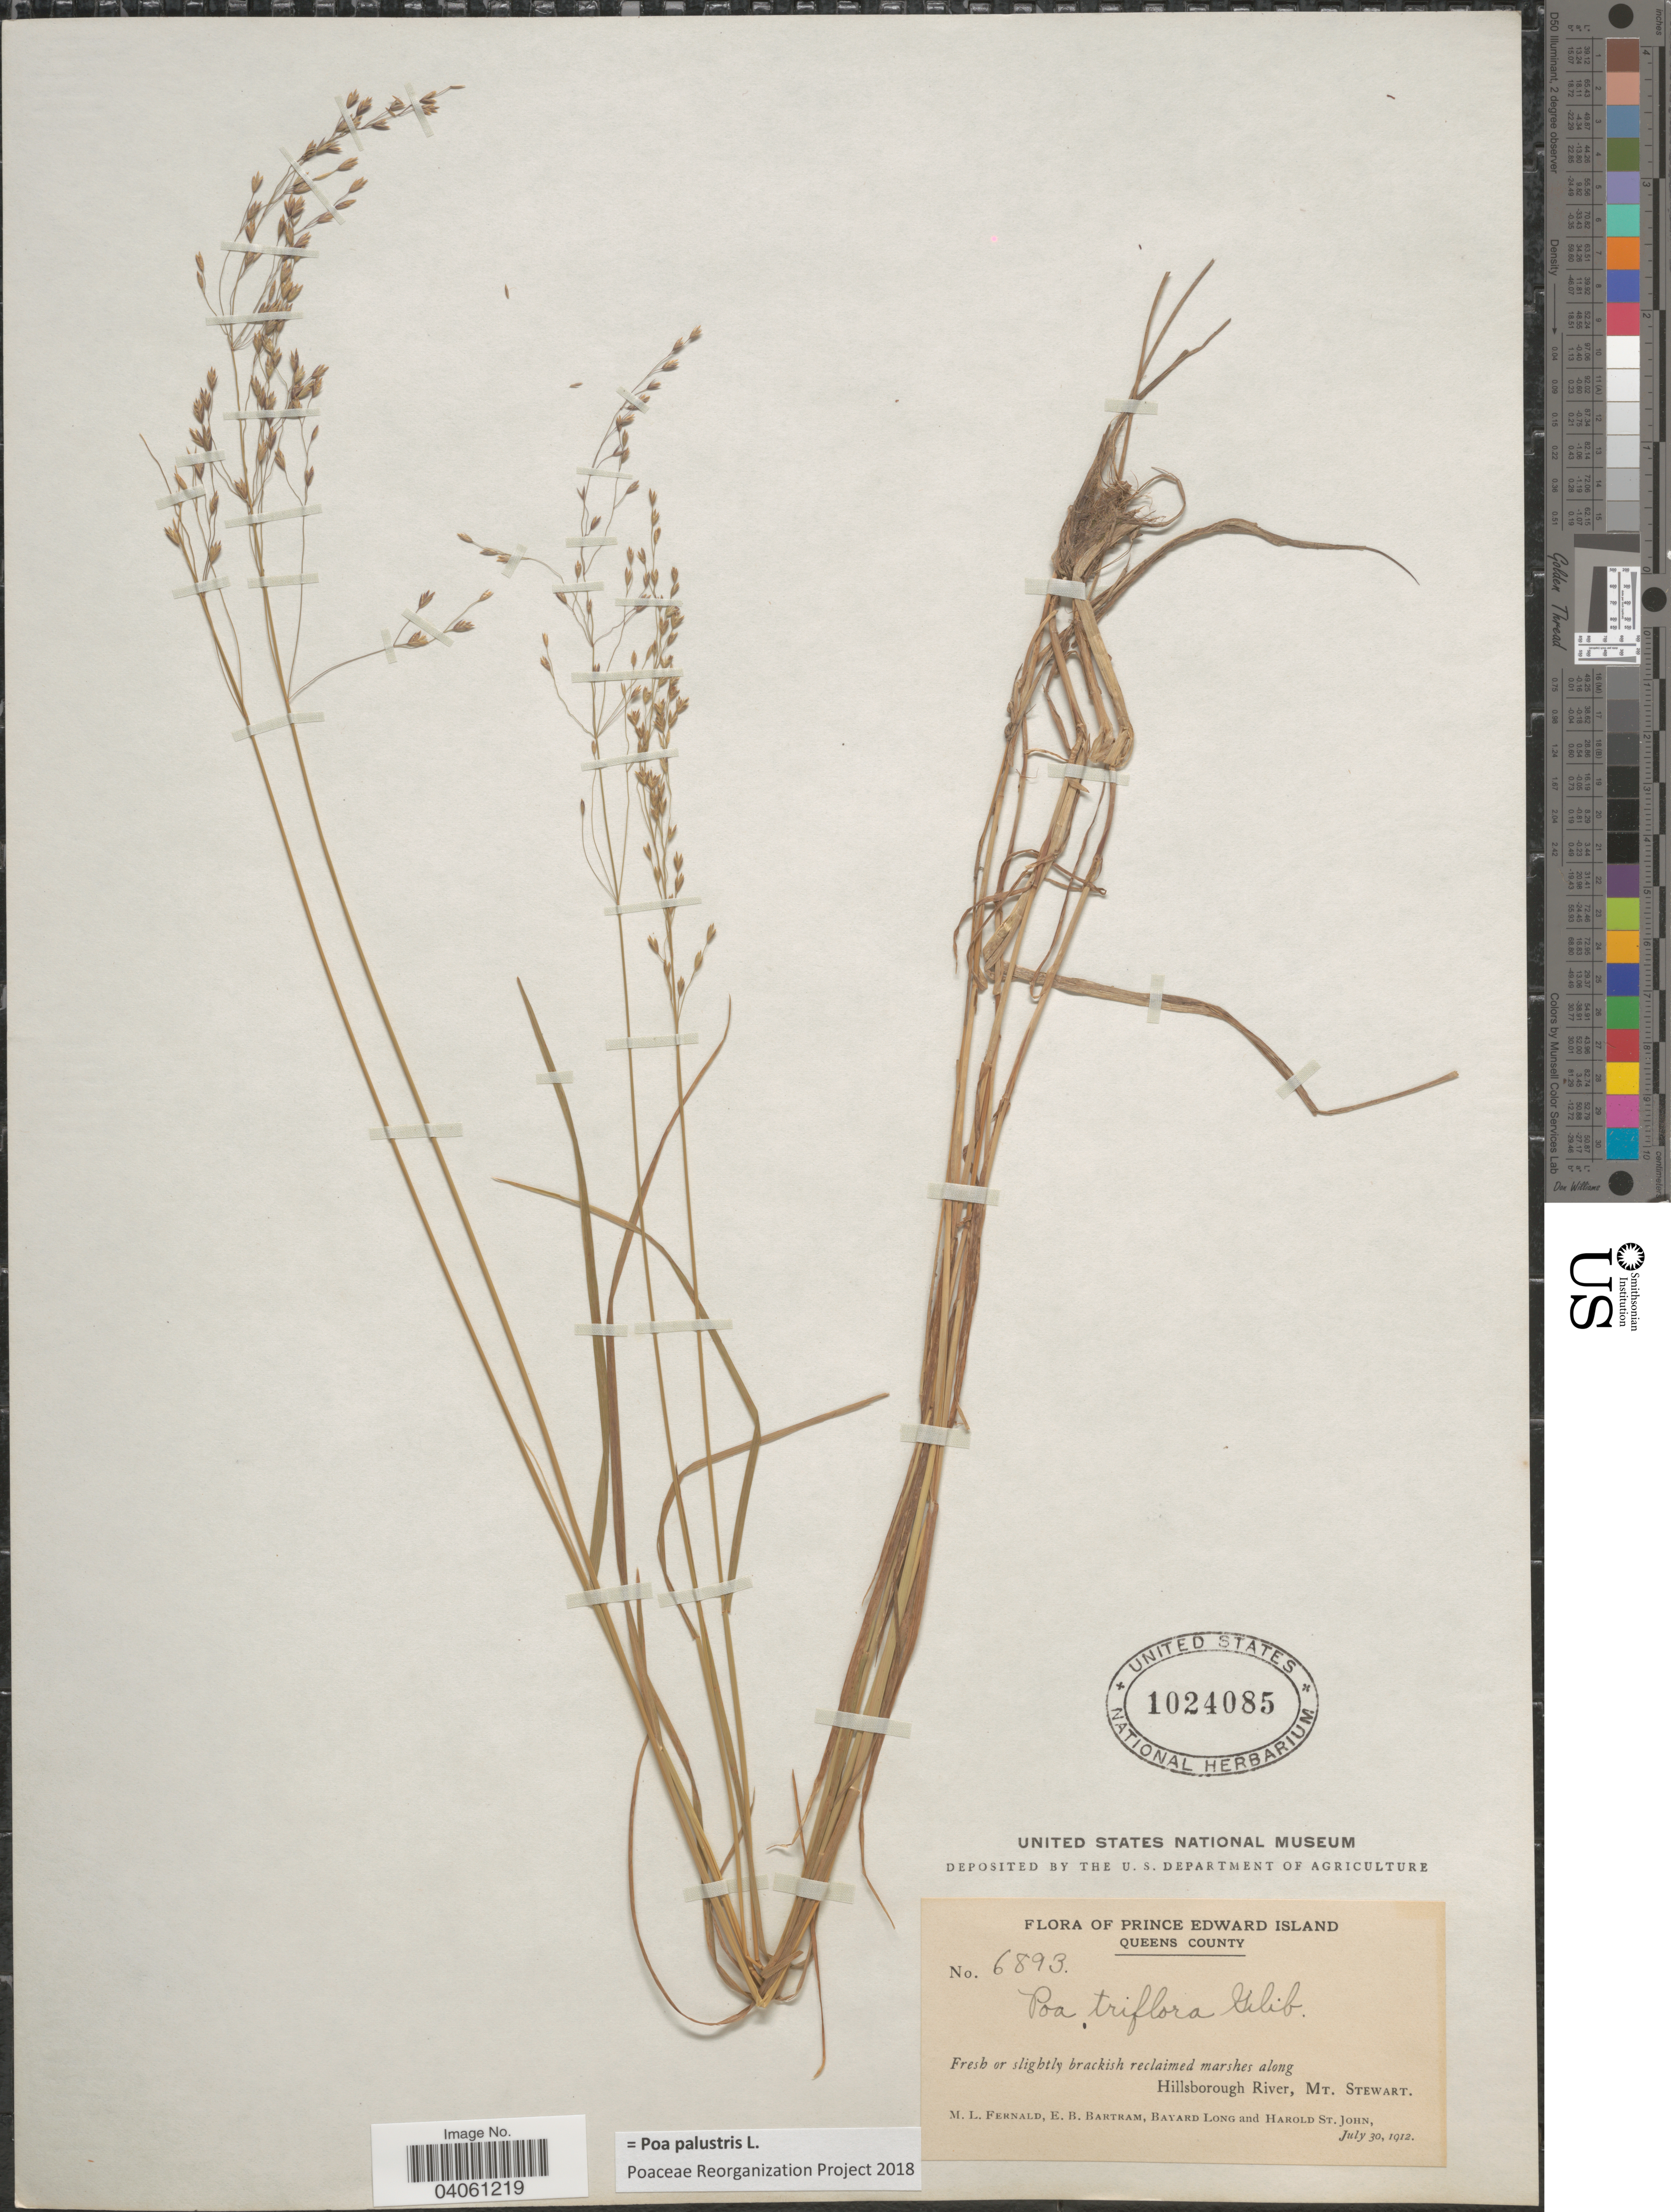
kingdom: Plantae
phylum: Tracheophyta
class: Liliopsida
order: Poales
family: Poaceae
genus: Poa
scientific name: Poa palustris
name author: L.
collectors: M. L. Fernald, E. B. Bartram, B. Long & H. St. John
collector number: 6893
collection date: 1912-07-30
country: Canada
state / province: Prince Edward Island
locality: Queens County. Fresh or slightly brackish reclaimed marshes along Hillsborough River, Mt. Stewart.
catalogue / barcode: US 1024085